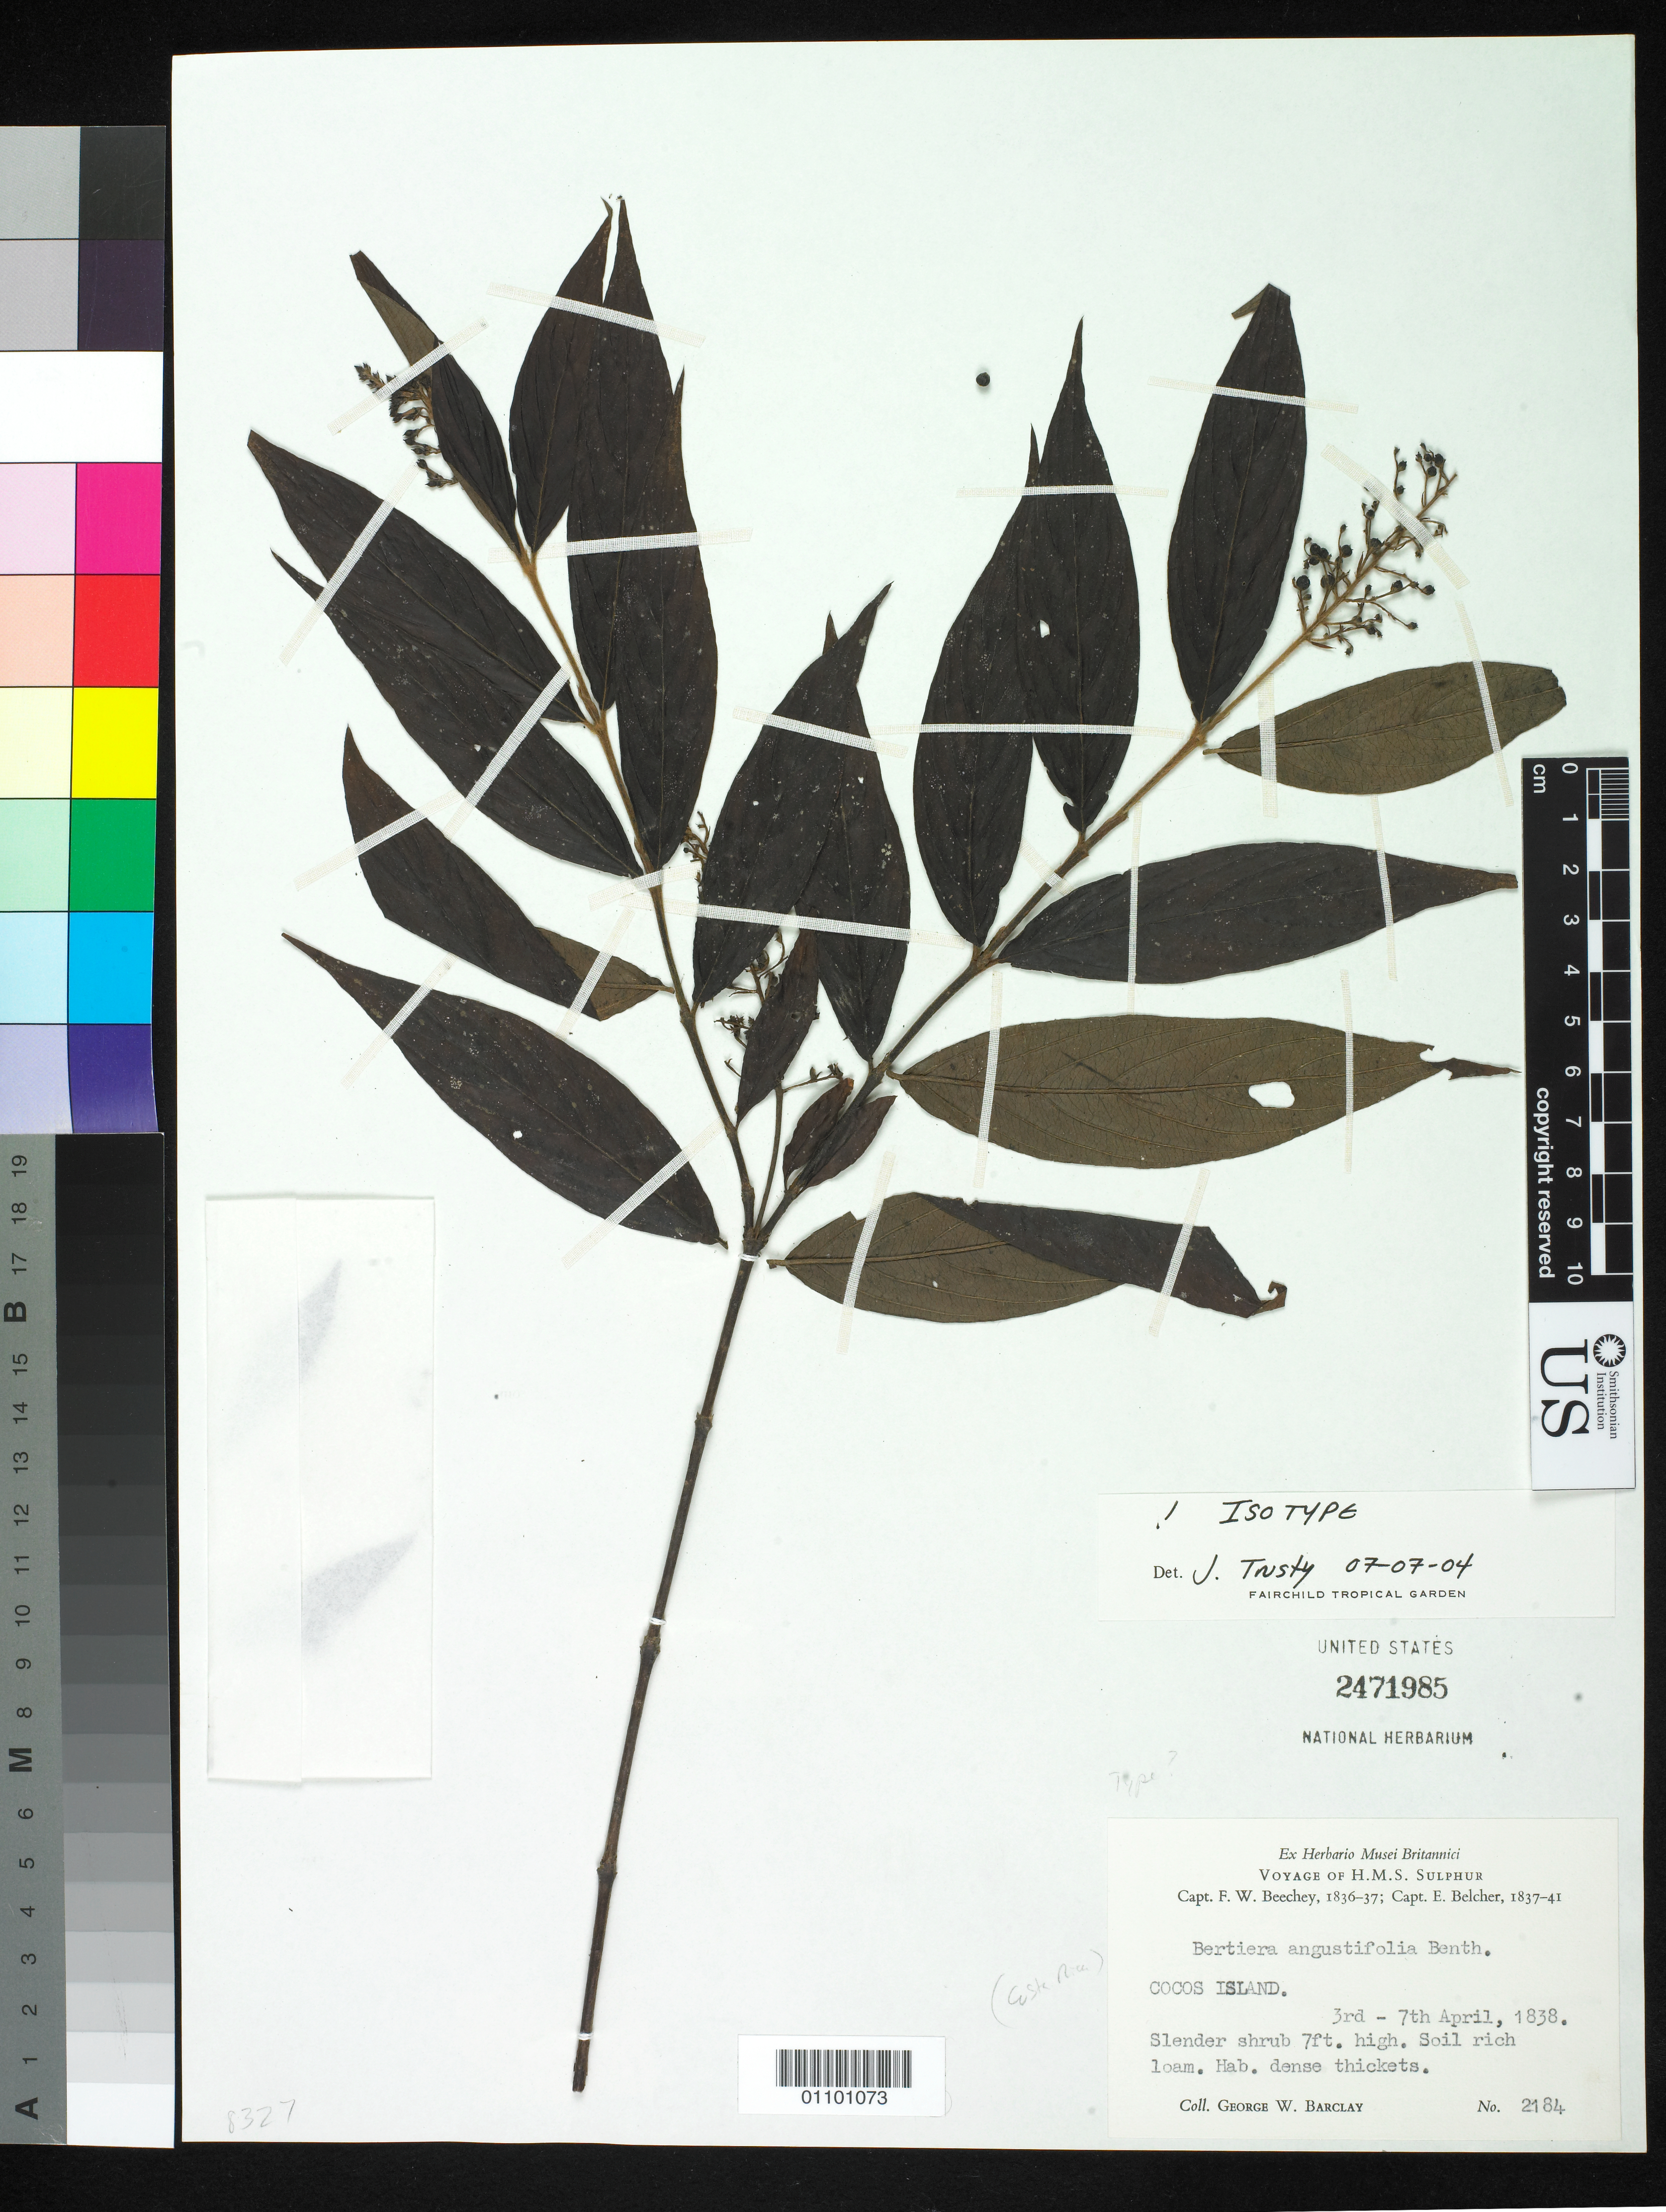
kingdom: Plantae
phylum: Tracheophyta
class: Magnoliopsida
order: Gentianales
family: Rubiaceae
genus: Bertiera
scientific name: Bertiera angustifolia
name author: Benth.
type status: Type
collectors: G. W. Barclay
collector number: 2184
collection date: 1838-04-03/1838-04-07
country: Costa Rica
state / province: Puntarenas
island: Cocos Island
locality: Cocos Island.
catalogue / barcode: US 2471985